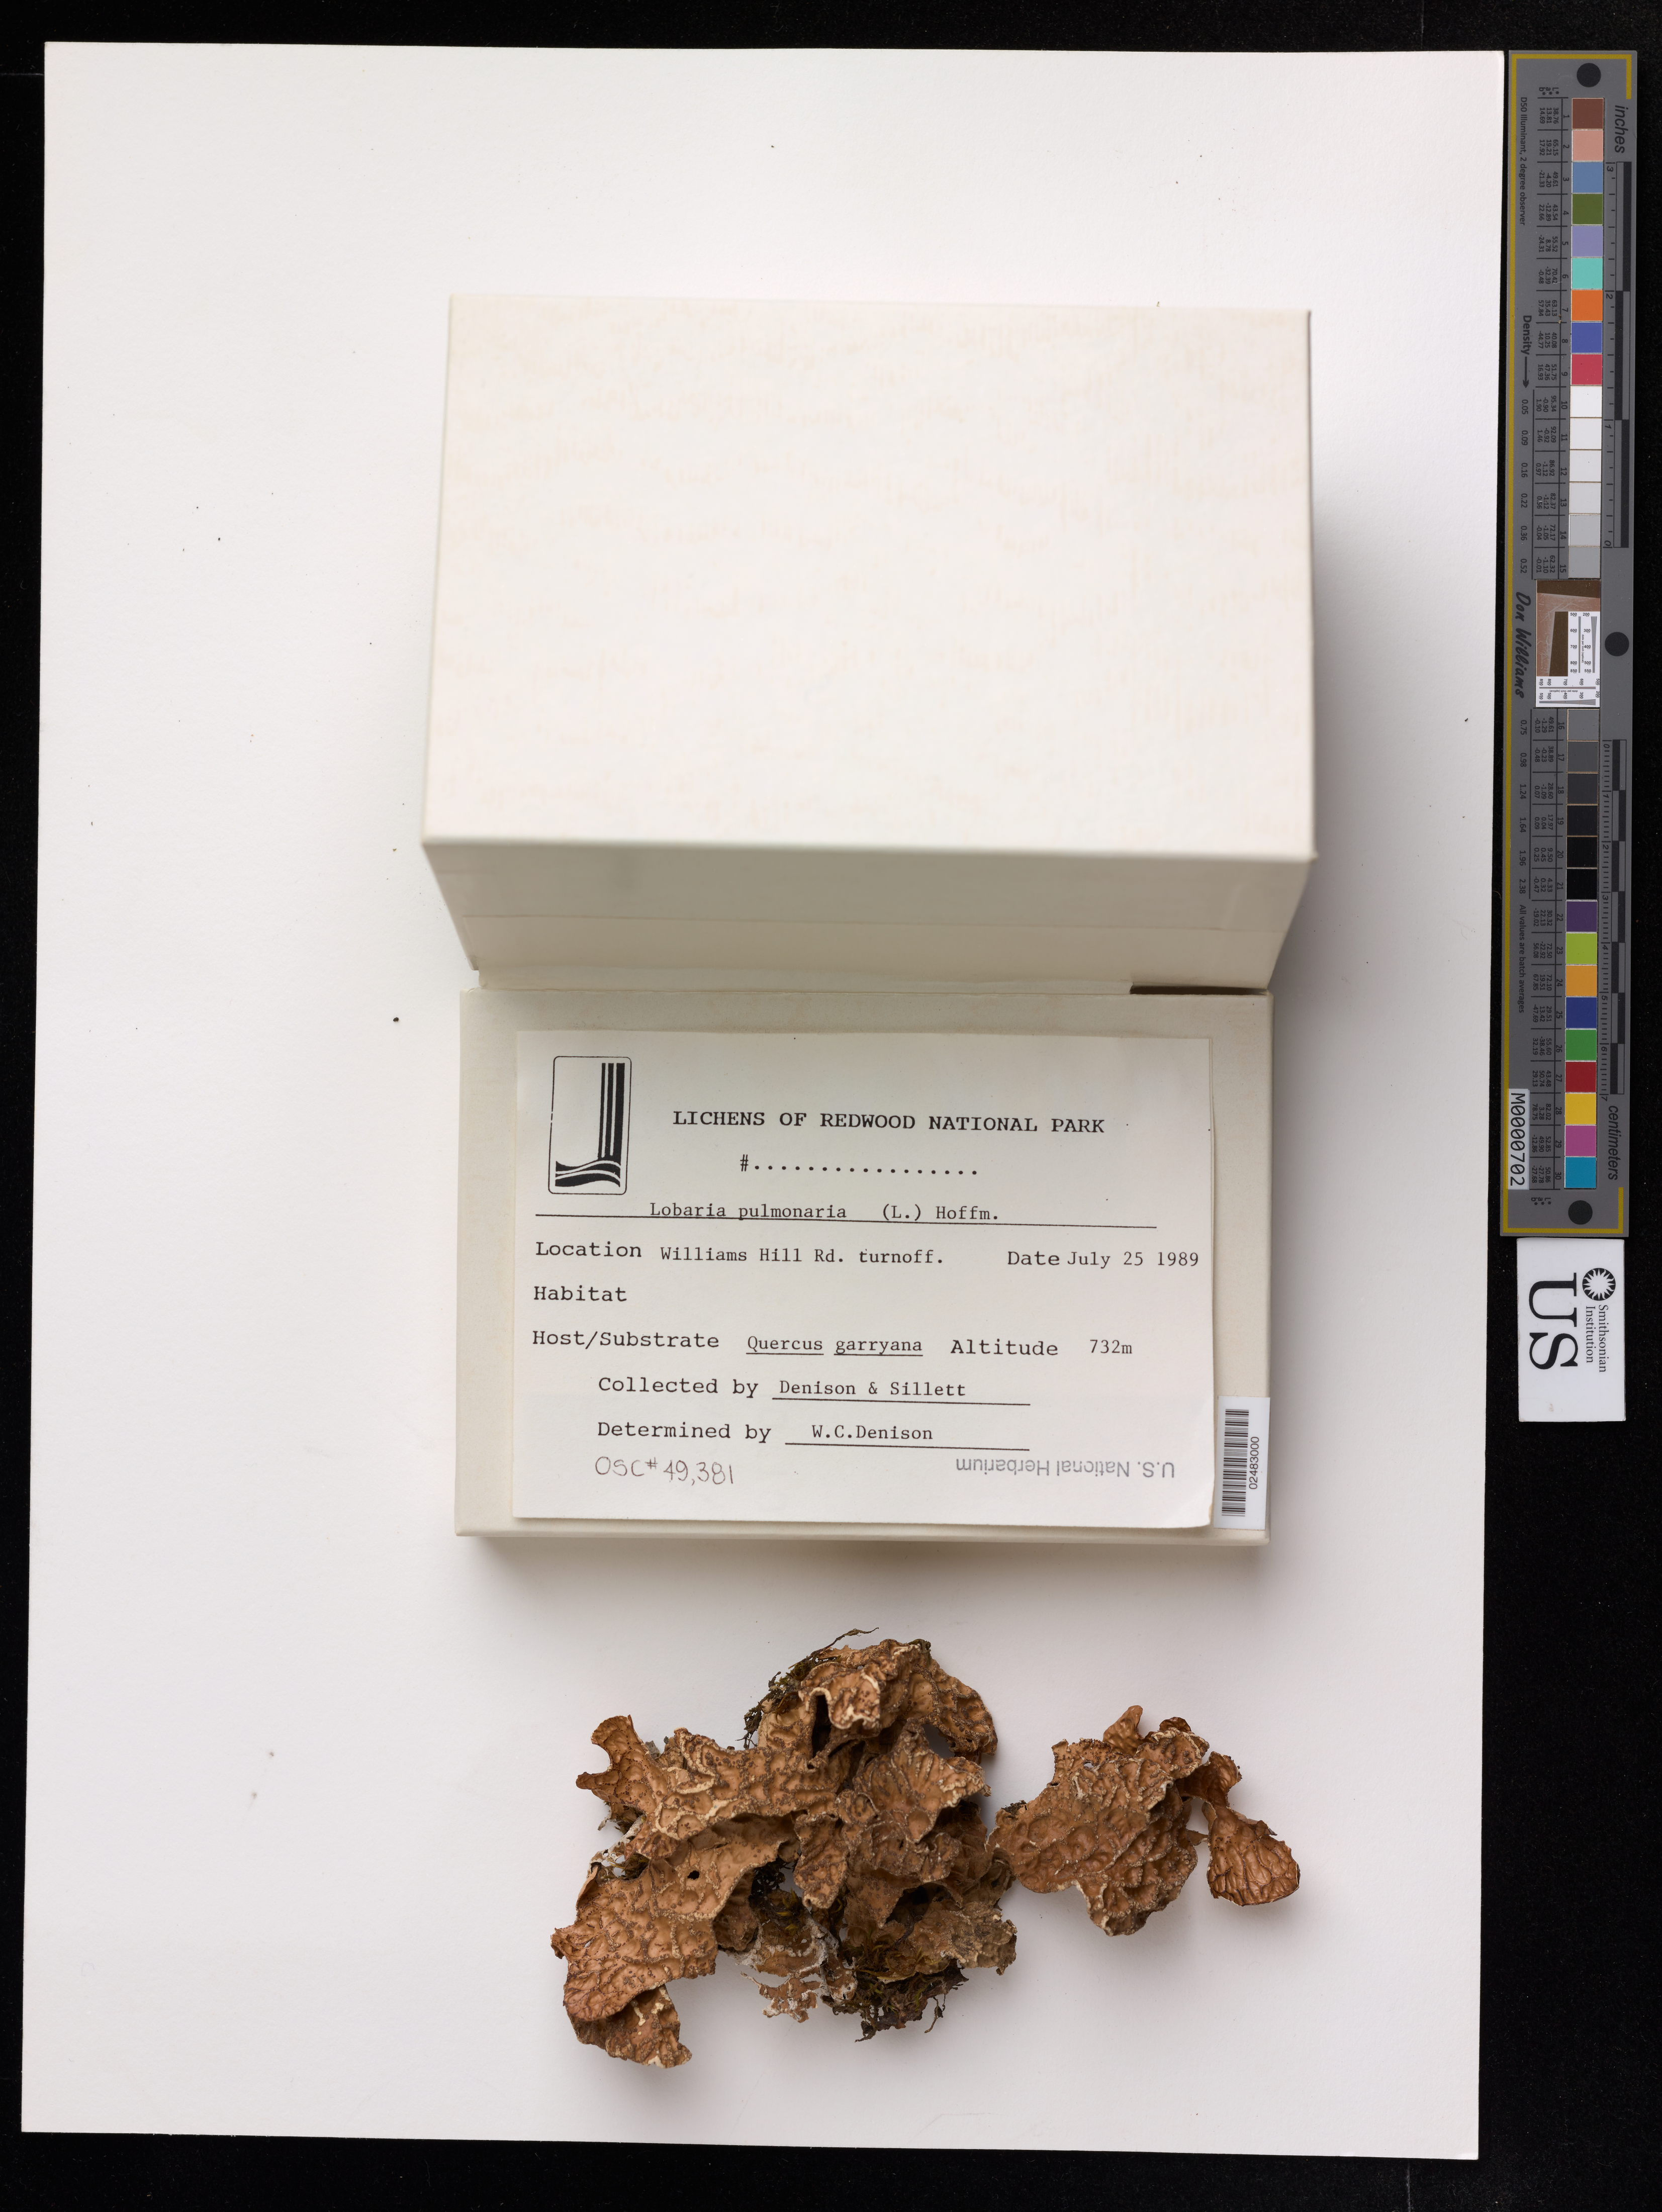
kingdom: Fungi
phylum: Ascomycota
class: Lecanoromycetes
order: Peltigerales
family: Lobariaceae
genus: Lobaria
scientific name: Lobaria pulmonaria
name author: (L.) Hoffm.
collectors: W. Denison & -- Sillett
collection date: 1989-07-25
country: United States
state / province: California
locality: Redwood National Park. Williams Hill Rd. turnoff.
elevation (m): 732